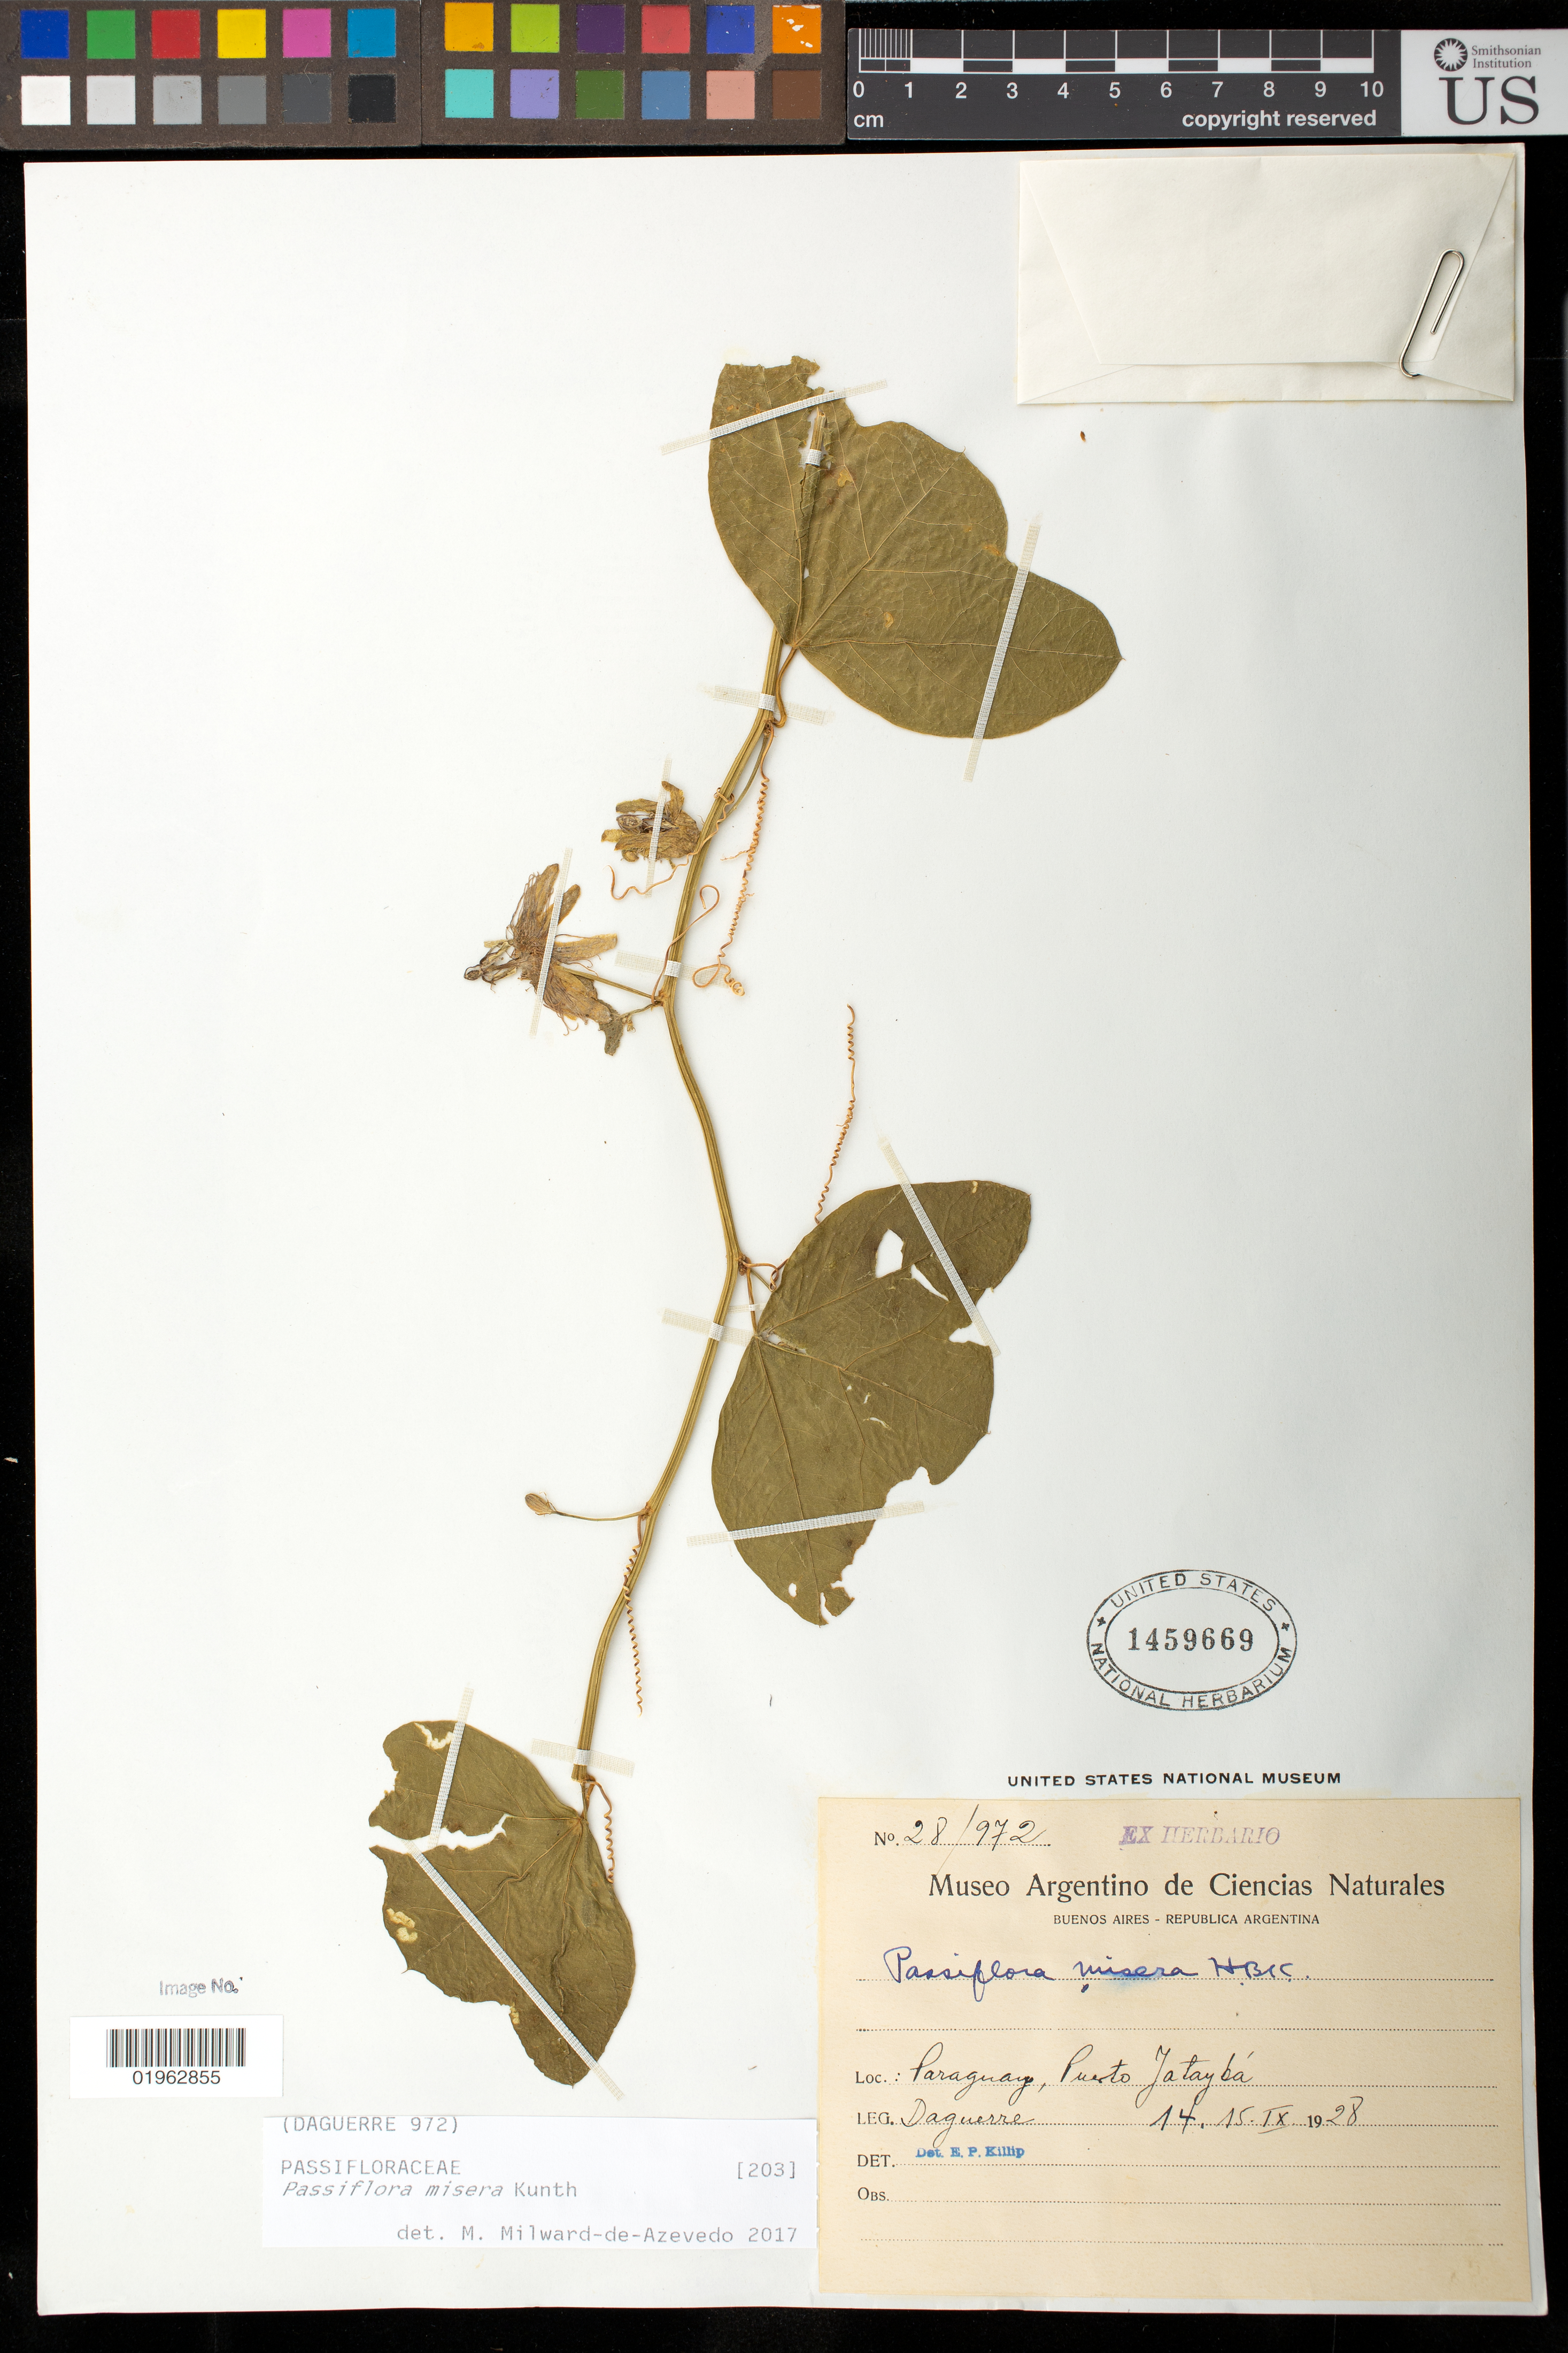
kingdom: Plantae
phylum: Tracheophyta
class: Magnoliopsida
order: Malpighiales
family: Passifloraceae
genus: Passiflora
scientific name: Passiflora misera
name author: Kunth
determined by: Azevedo, M. A. Milward de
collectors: -. Daguerre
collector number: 28/972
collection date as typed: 14.15.IX 1928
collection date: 1928-11-14/1928-11-15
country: Paraguay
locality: Puerto Tatayba [?]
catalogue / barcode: US 1459669